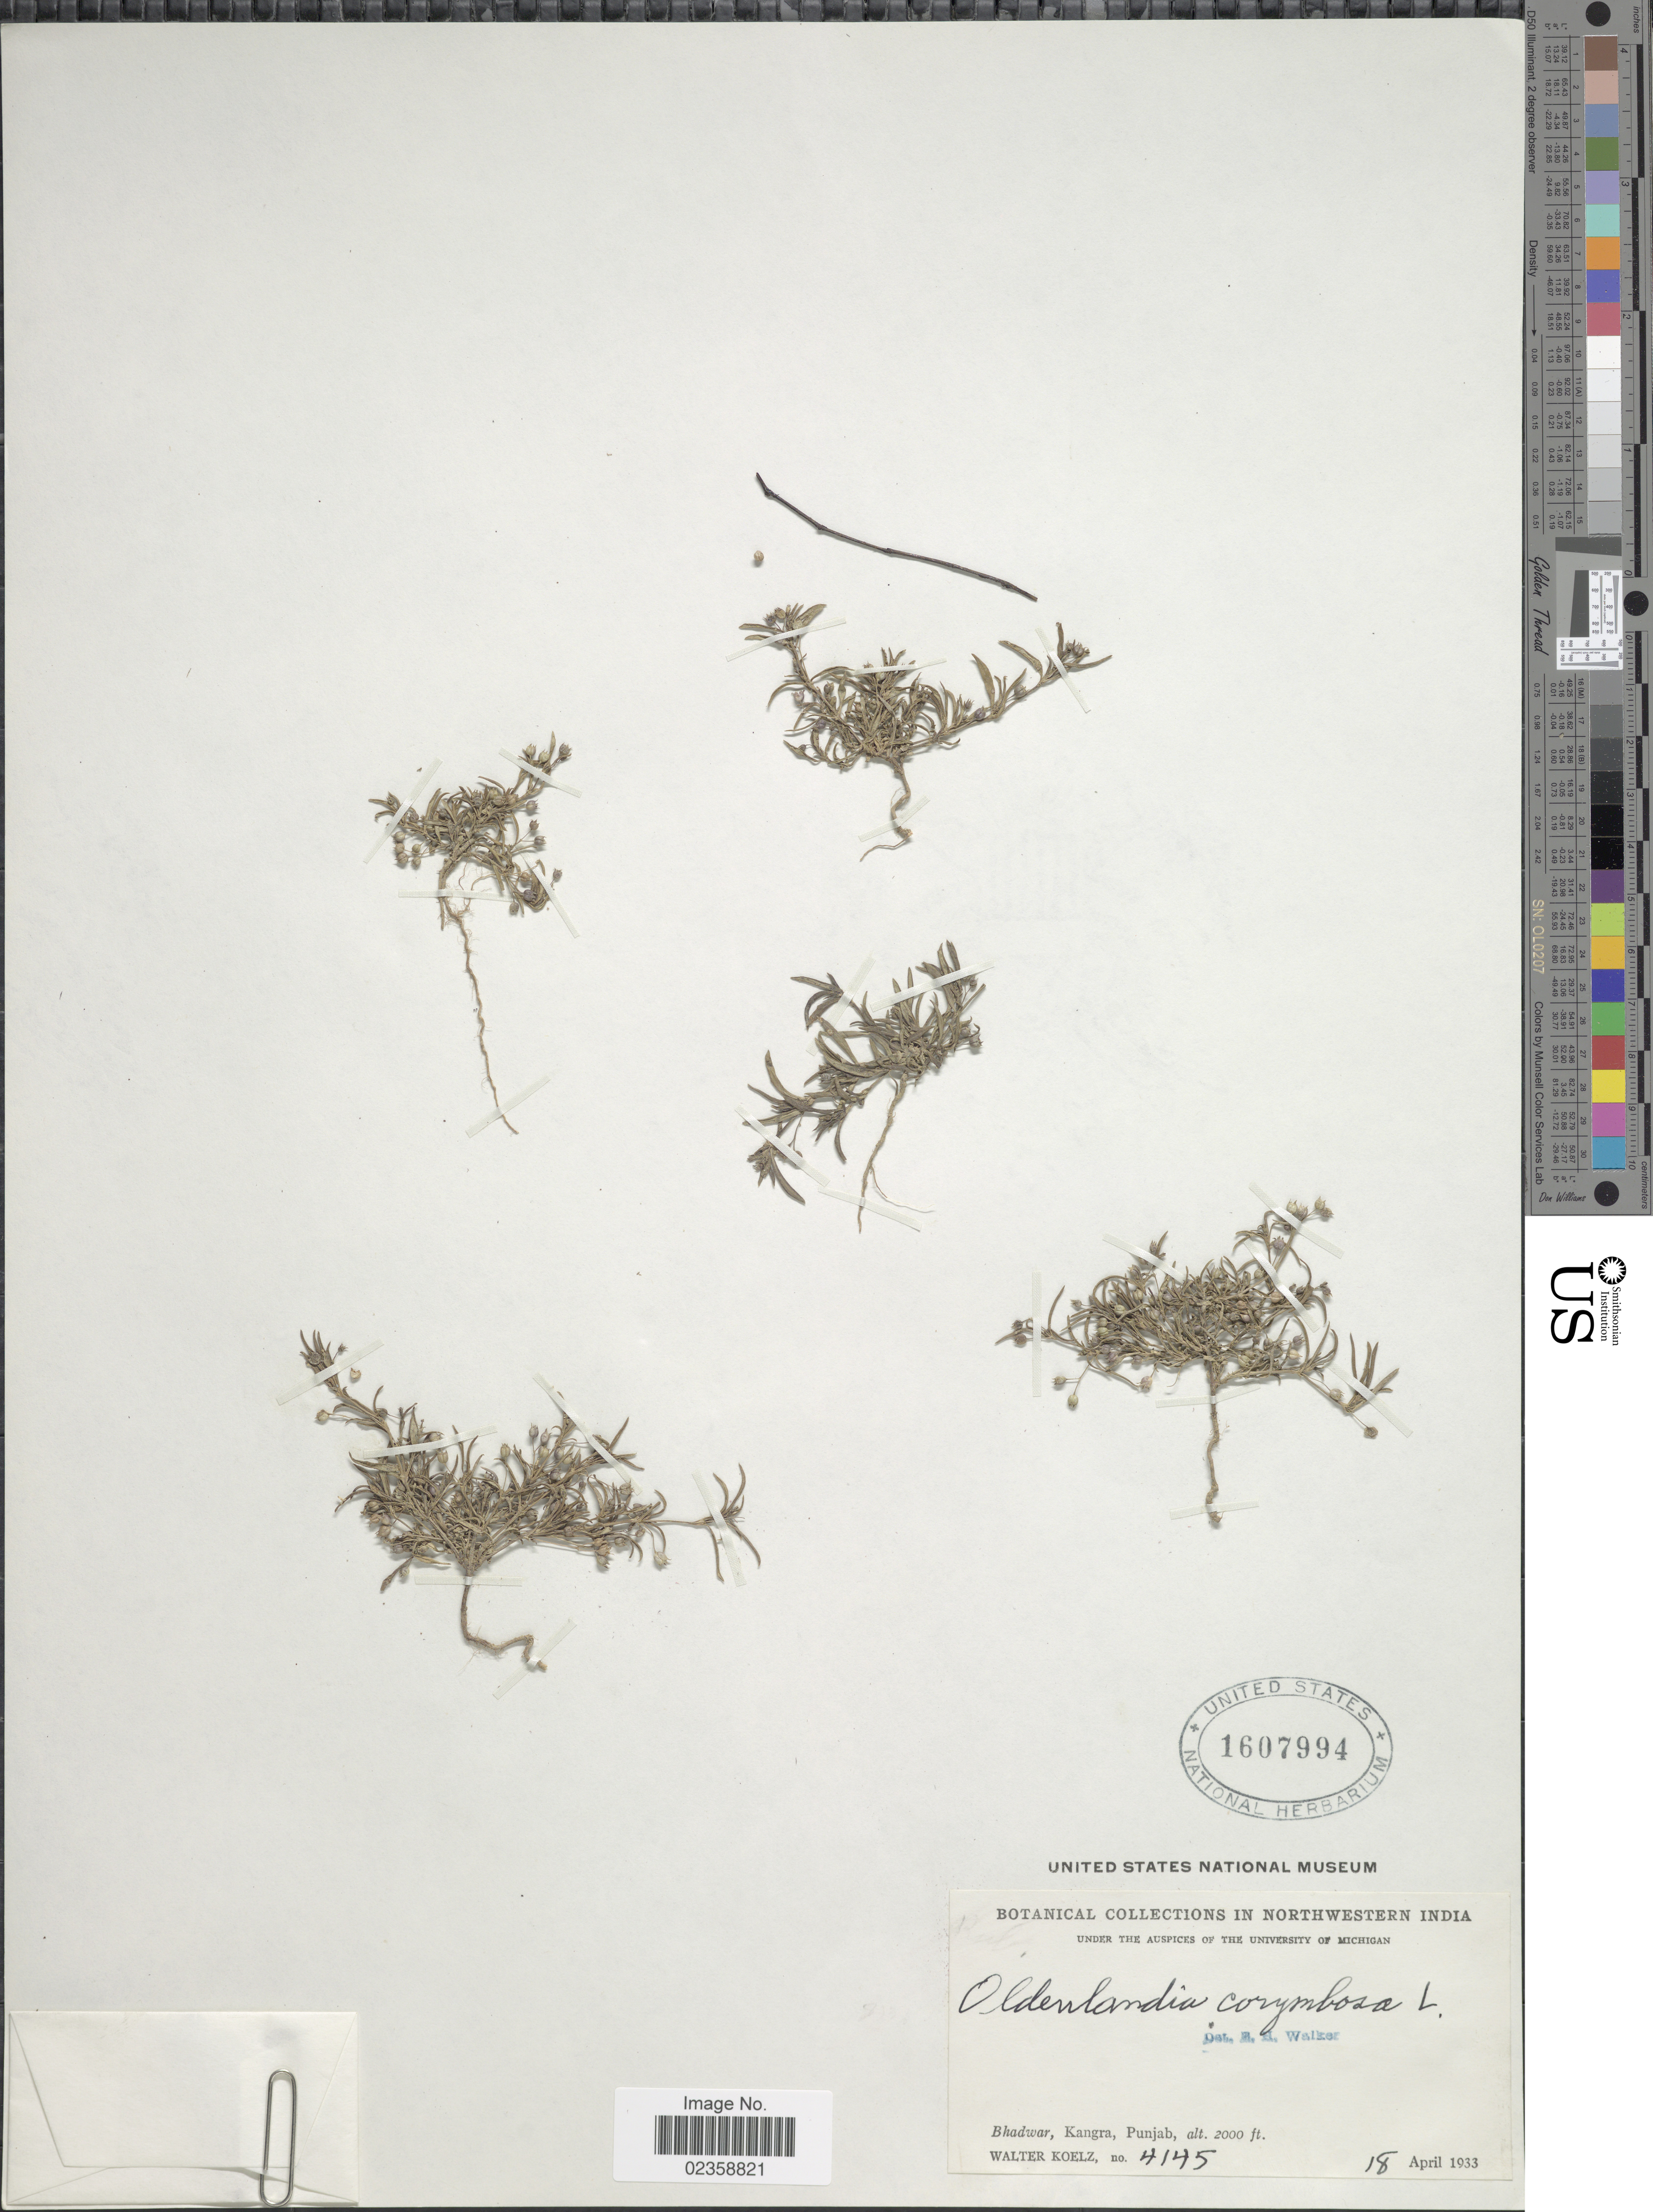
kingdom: Plantae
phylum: Tracheophyta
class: Magnoliopsida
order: Gentianales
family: Rubiaceae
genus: Oldenlandia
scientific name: Oldenlandia corymbosa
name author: L.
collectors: W. N. Koelz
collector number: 4145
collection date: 1933-04-18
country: India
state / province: Punjab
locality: Northwestern India. Bhadwar, Kangra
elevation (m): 610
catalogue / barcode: US 1607994